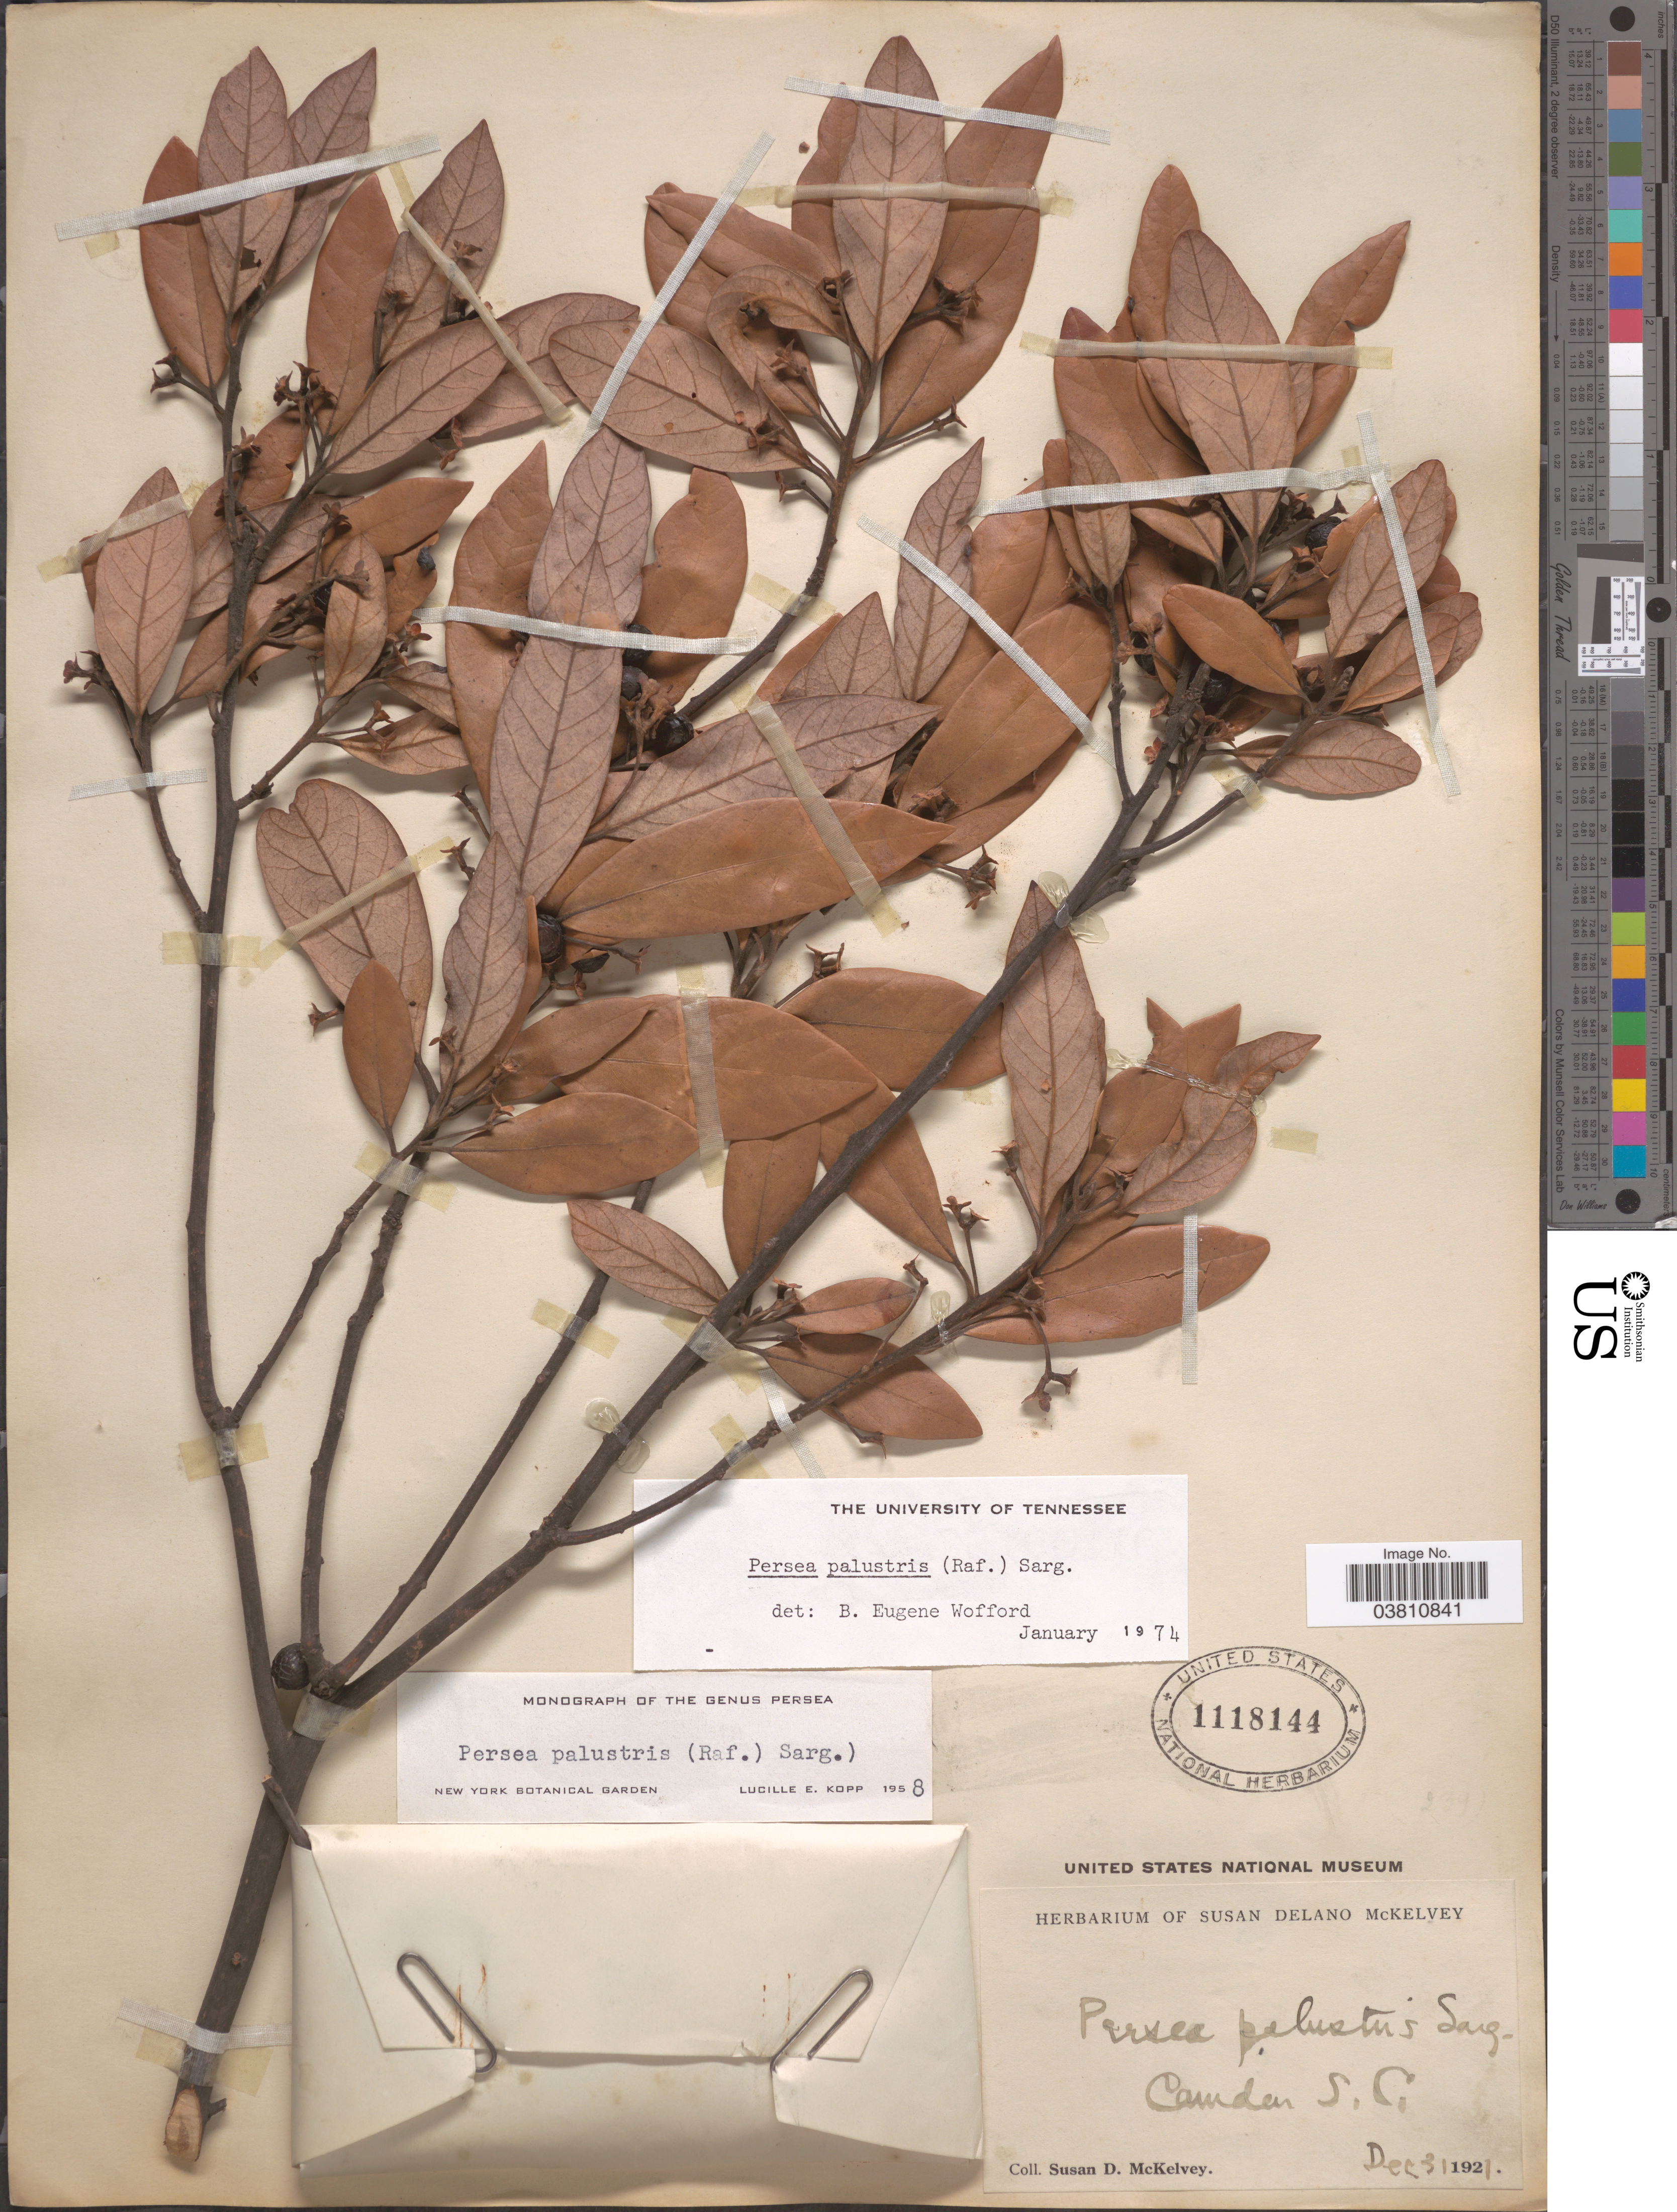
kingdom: Plantae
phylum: Tracheophyta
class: Magnoliopsida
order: Laurales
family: Lauraceae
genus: Persea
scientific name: Persea palustris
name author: (Raf.) Sarg.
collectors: S. A. McKelvey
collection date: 1921-12-31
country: United States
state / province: South Carolina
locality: Camden.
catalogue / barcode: US 1118144